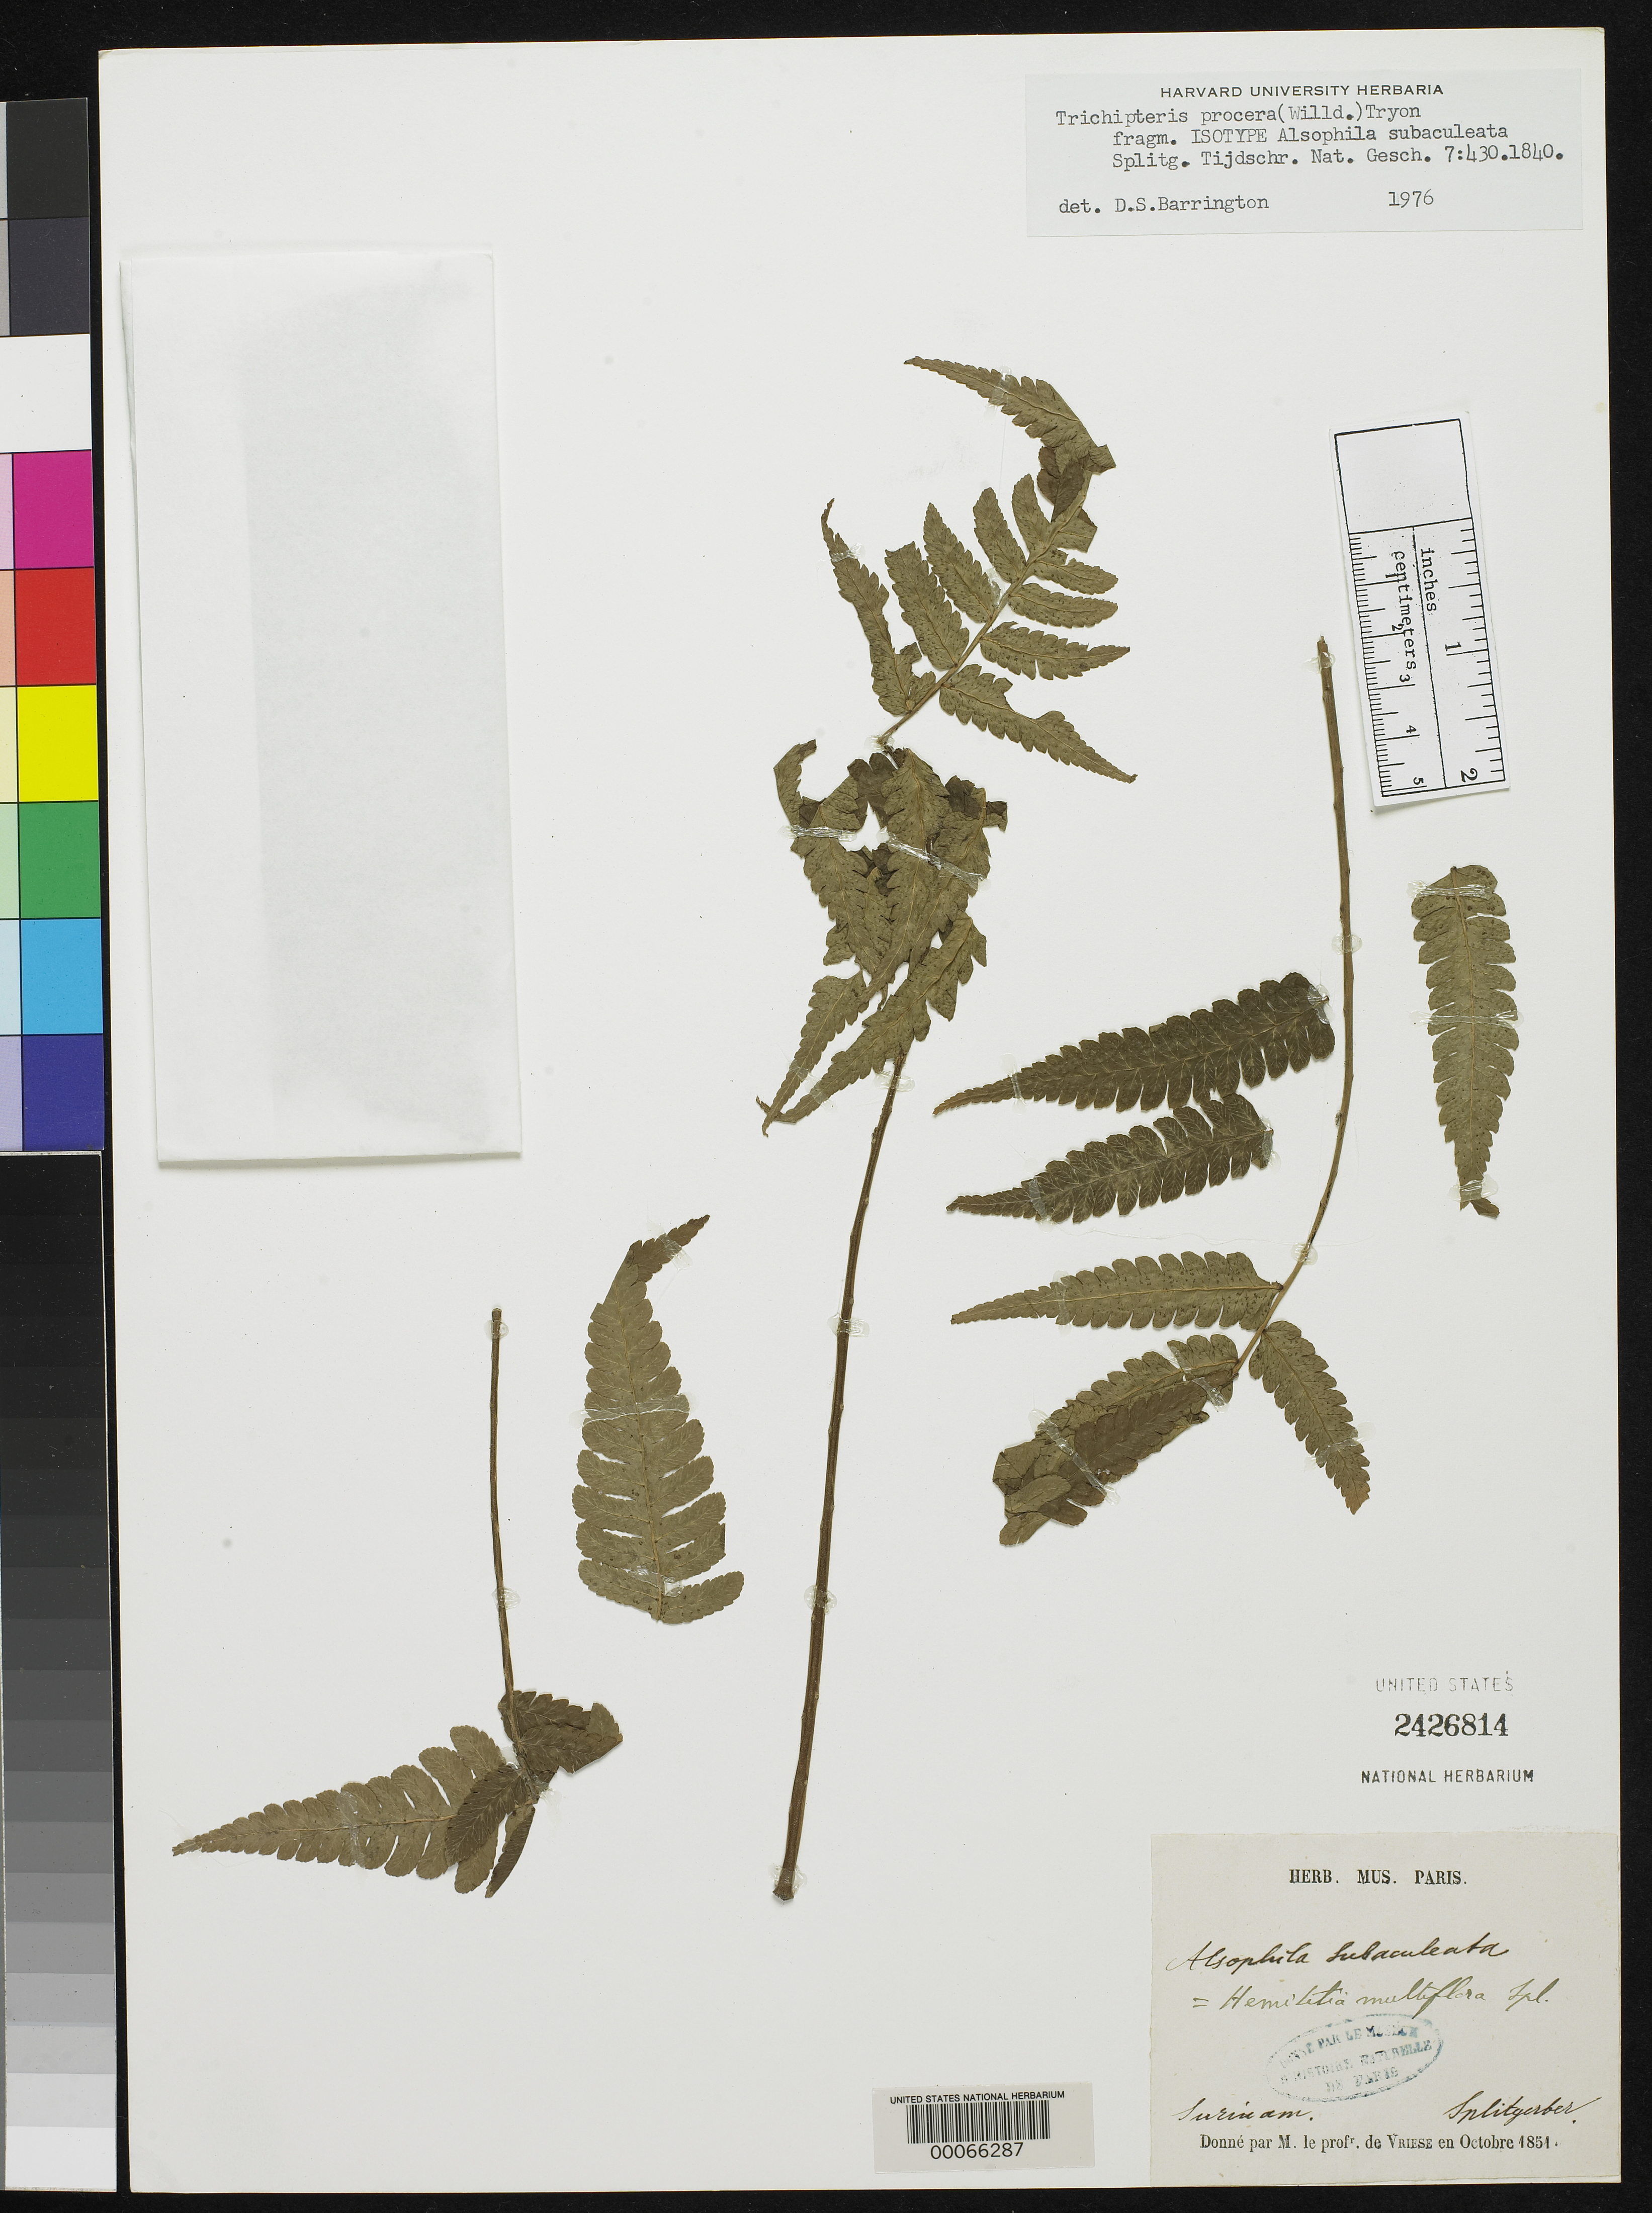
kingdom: Plantae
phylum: Tracheophyta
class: Polypodiopsida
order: Cyatheales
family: Cyatheaceae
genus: Alsophila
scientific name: Alsophila subaculeata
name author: Splitgerber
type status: Type Collection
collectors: F. Splitgerber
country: Suriname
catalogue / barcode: US 2426814